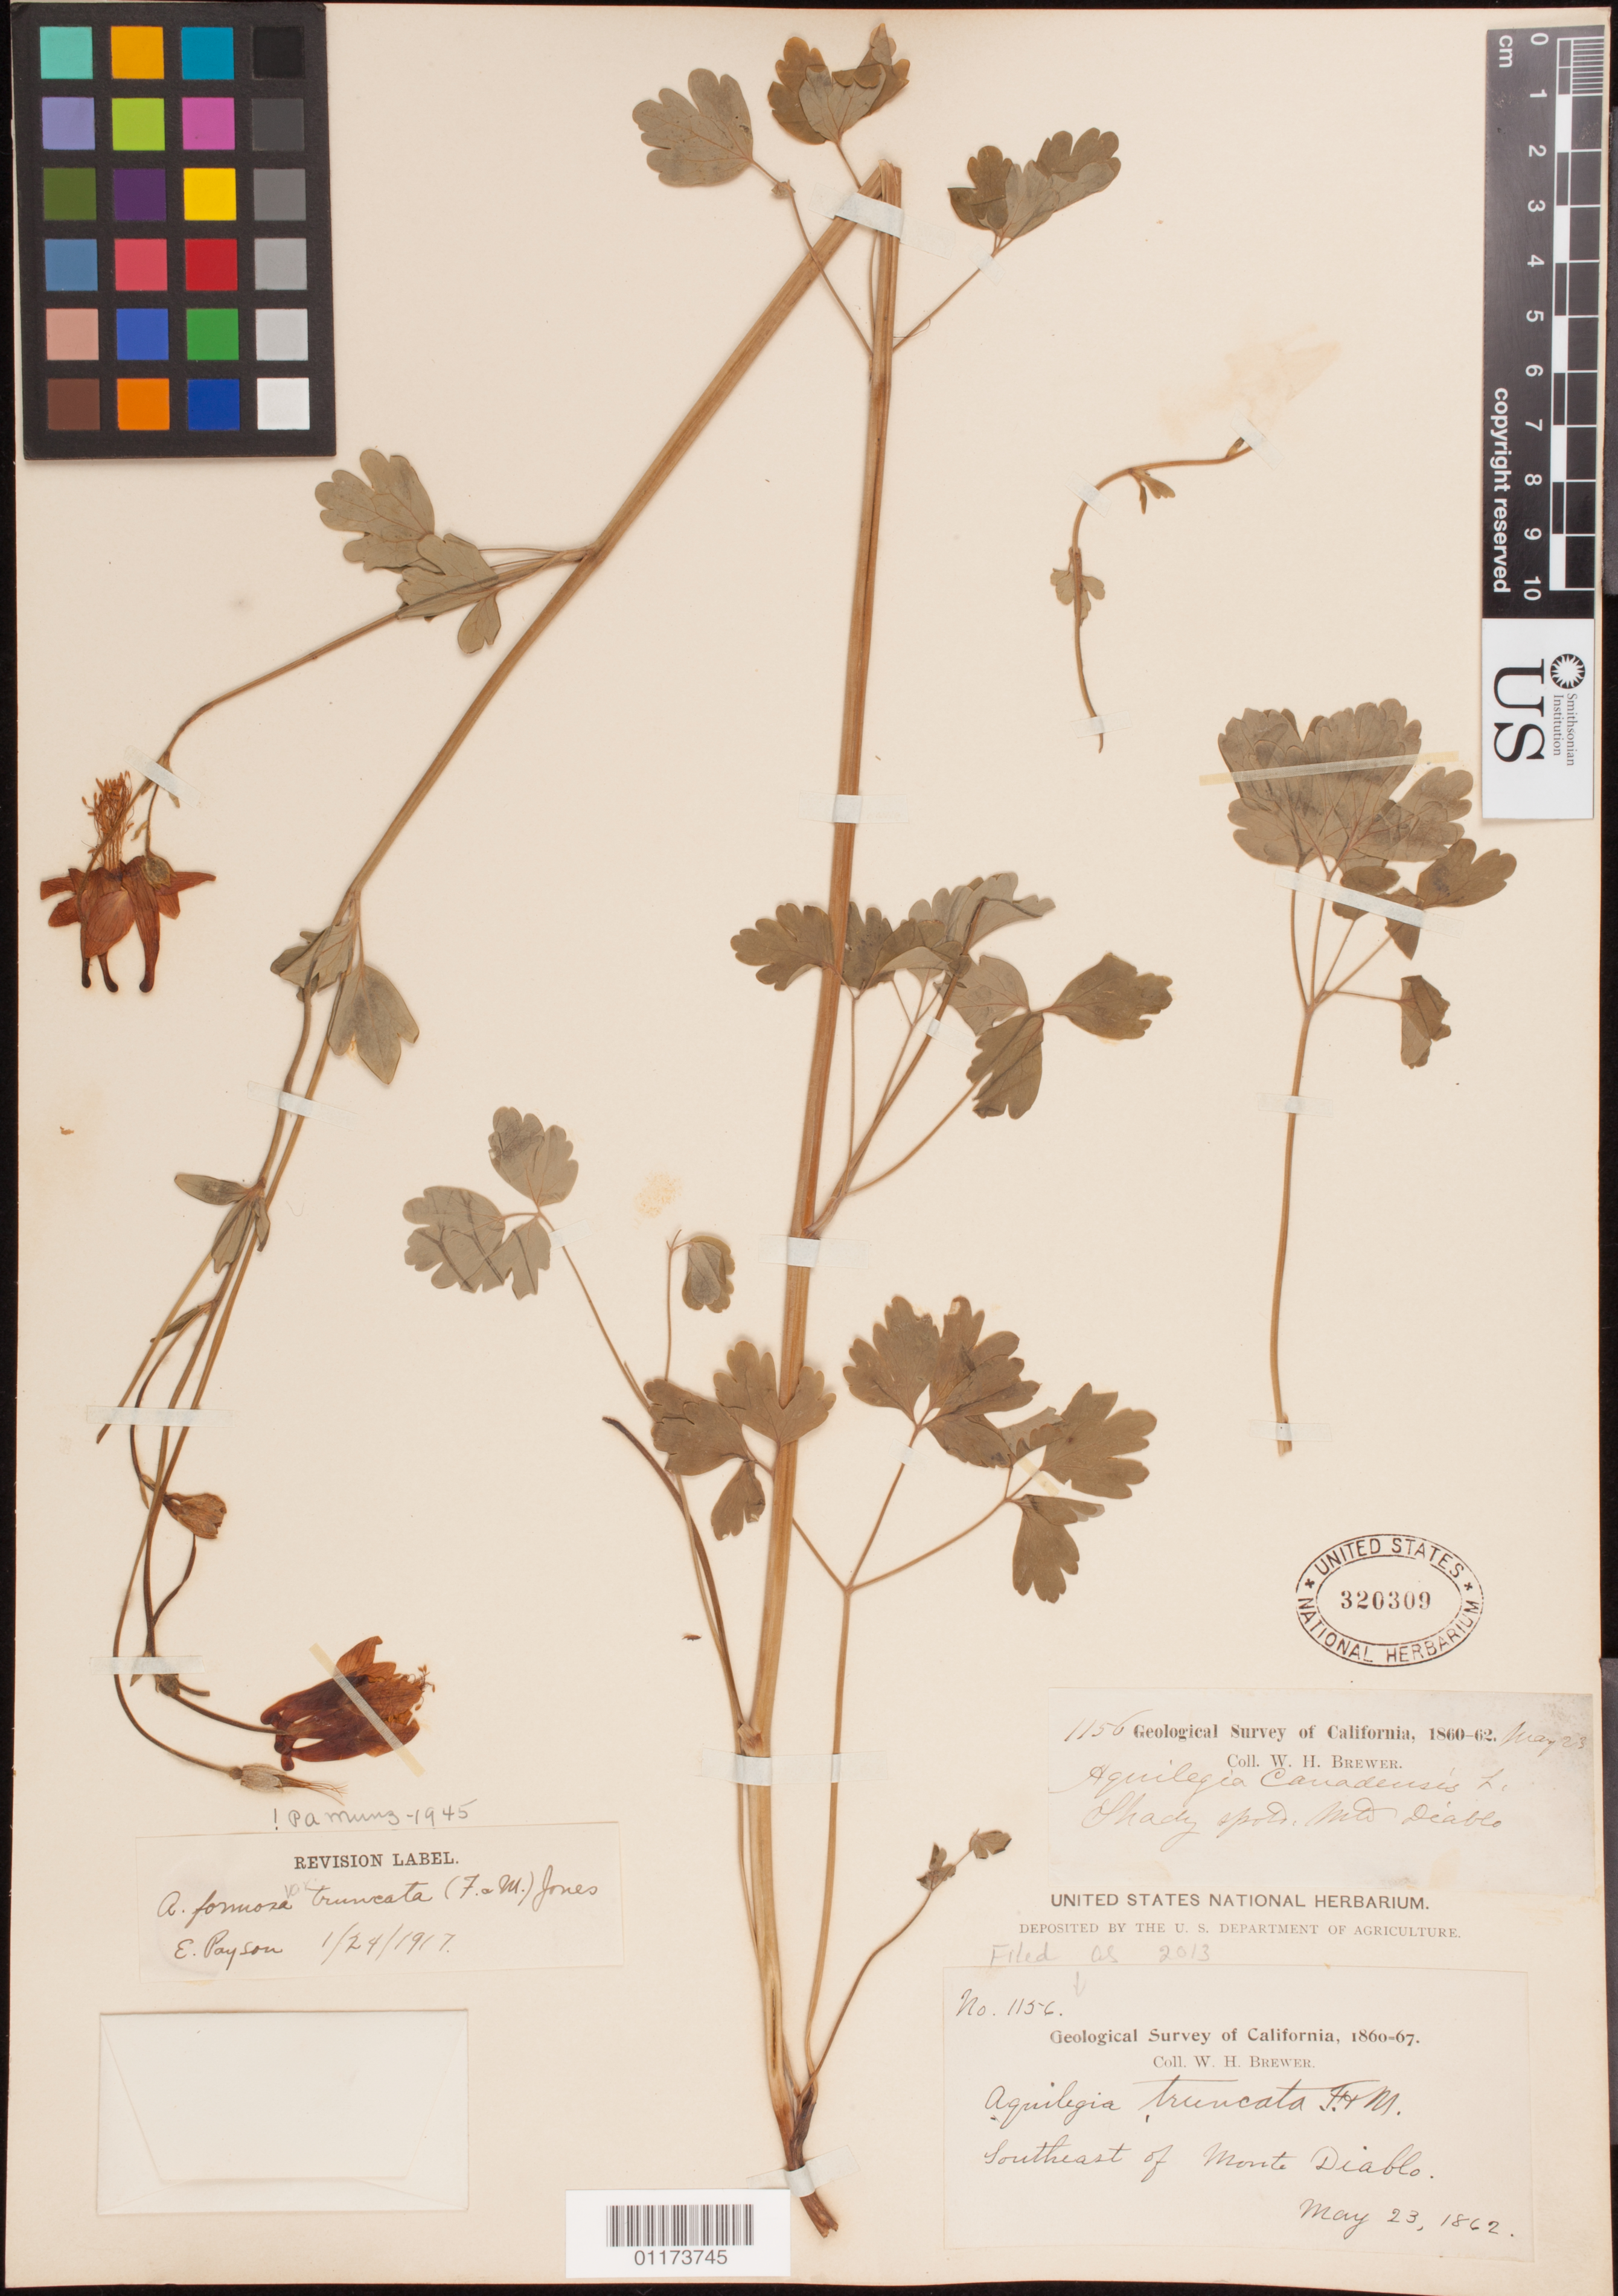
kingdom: Plantae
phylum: Tracheophyta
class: Magnoliopsida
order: Ranunculales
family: Ranunculaceae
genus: Aquilegia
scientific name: Aquilegia truncata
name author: Fisch. & C.A. Mey.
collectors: W. H. Brewer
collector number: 1156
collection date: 1862-05-23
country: United States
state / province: California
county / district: Contra Costa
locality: Southeast of Monte Diablo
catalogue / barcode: US 320309